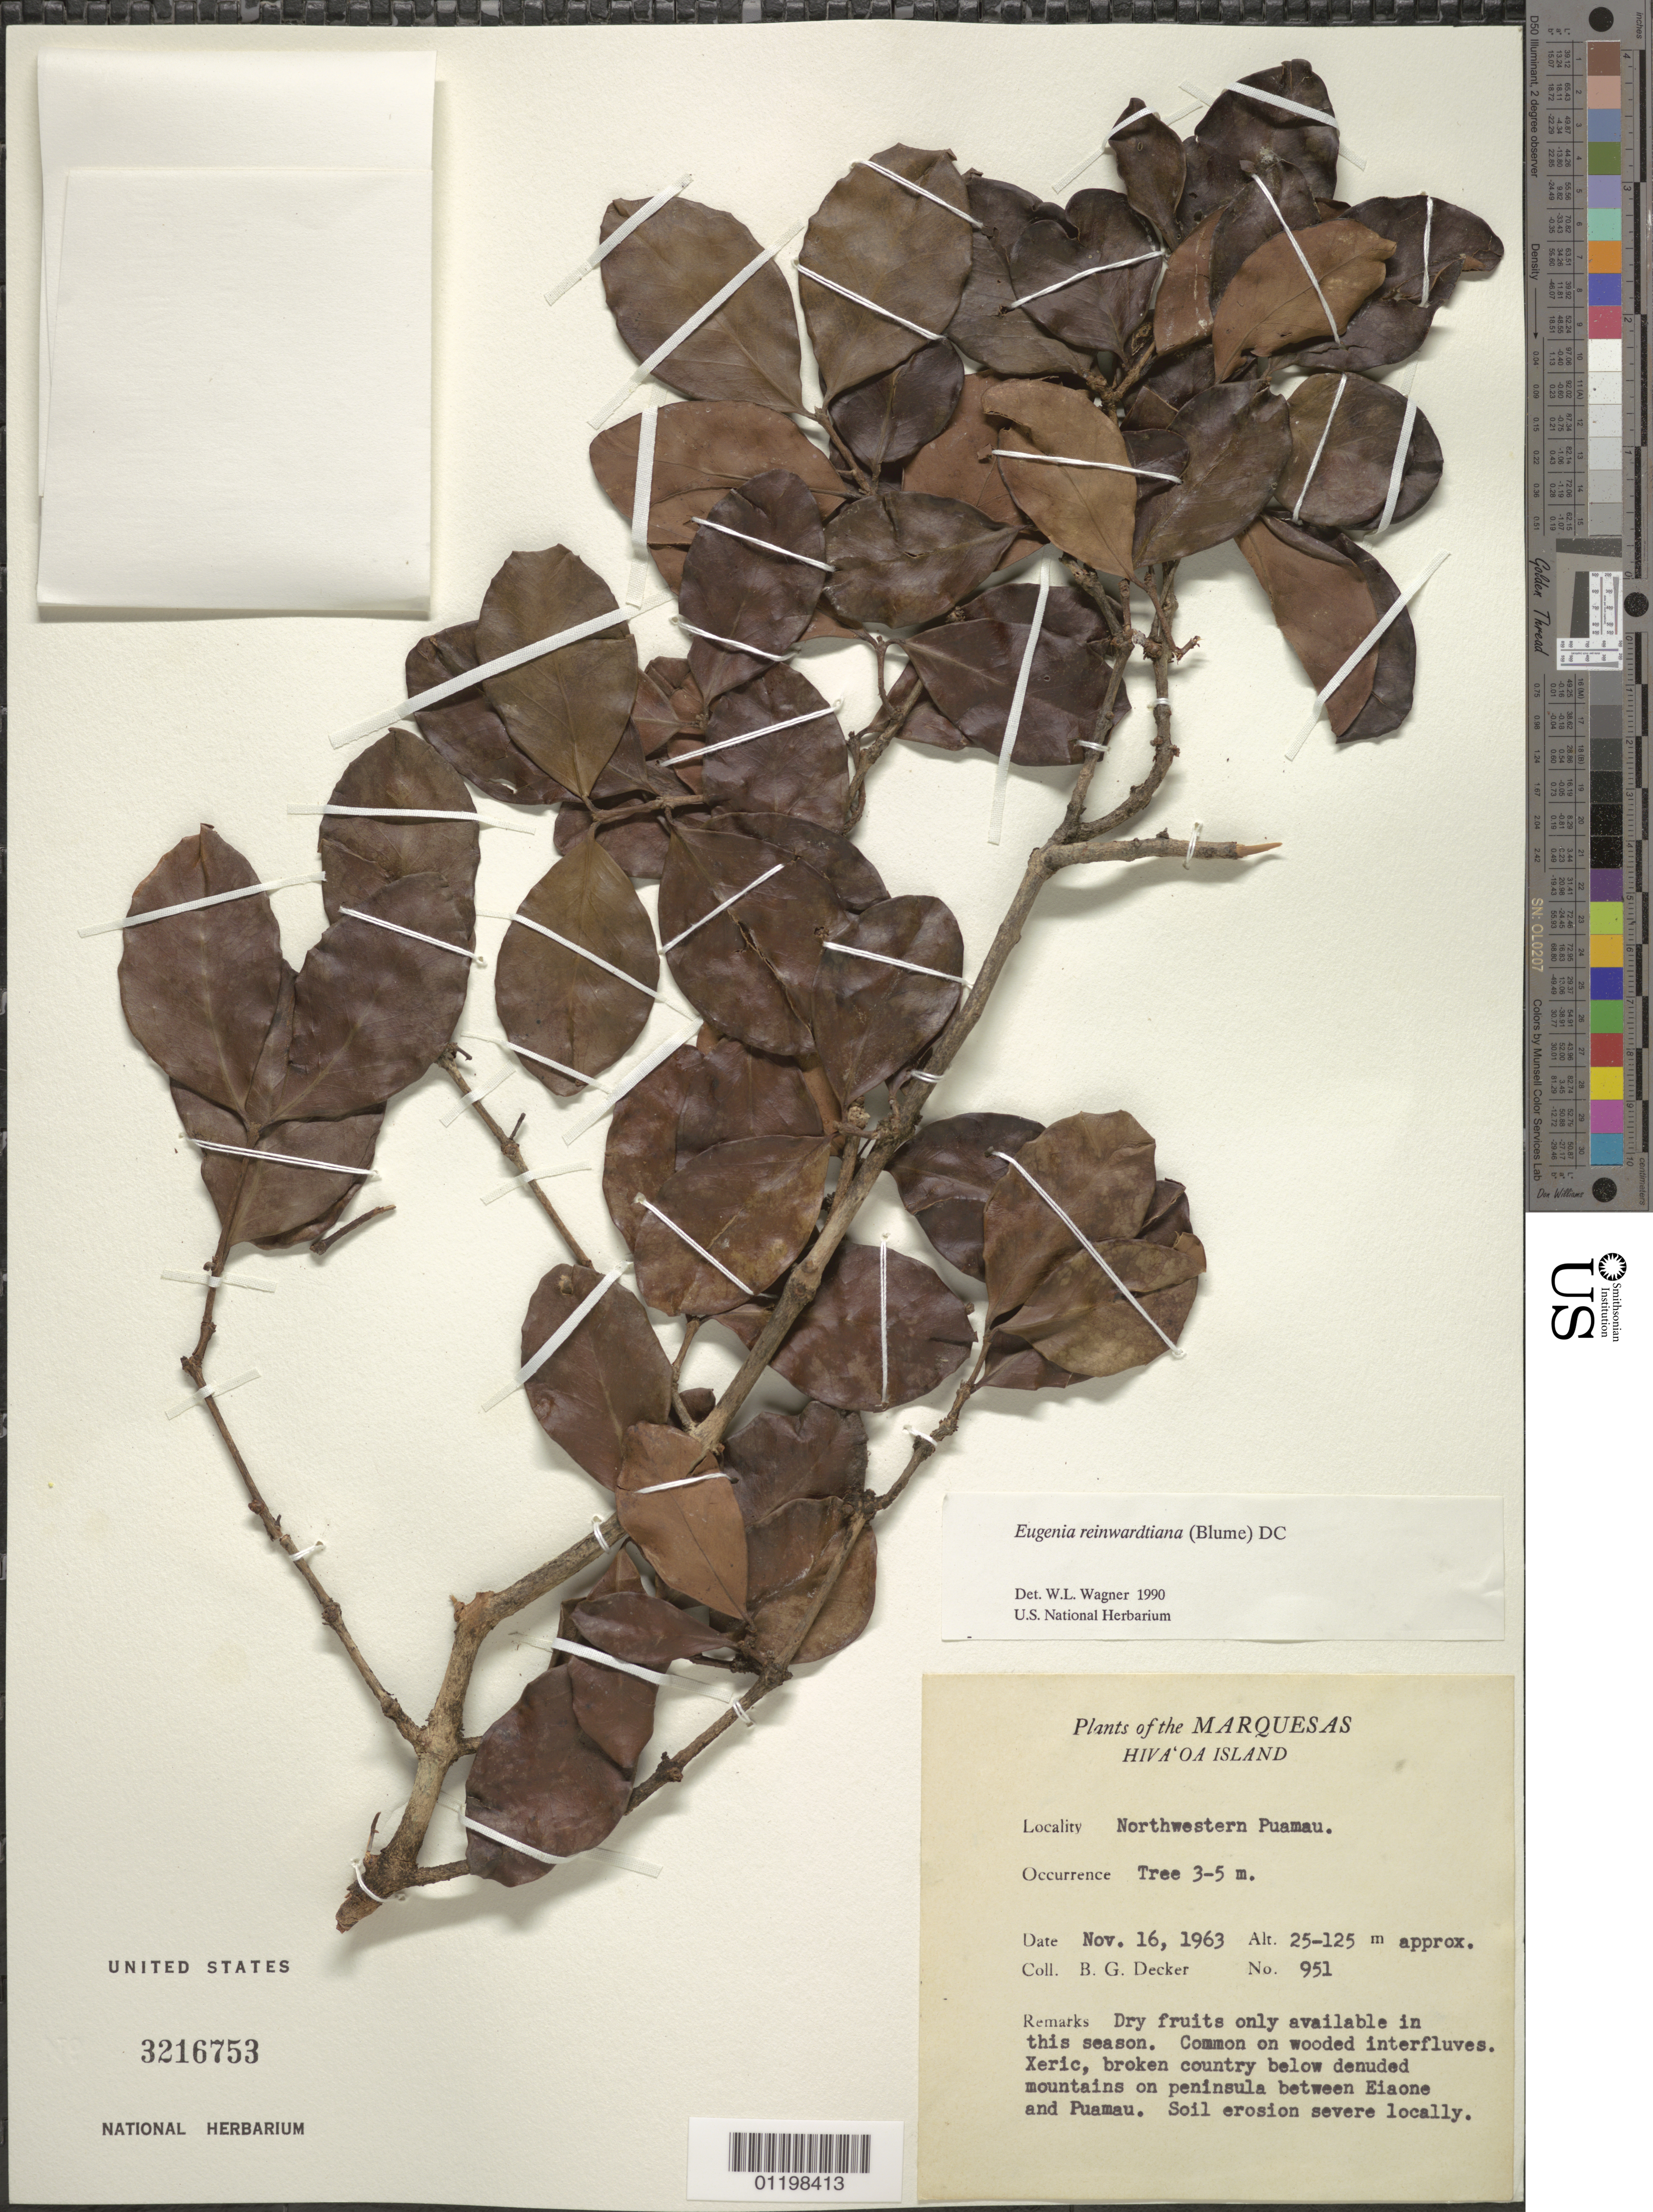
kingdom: Plantae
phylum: Tracheophyta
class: Magnoliopsida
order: Myrtales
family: Myrtaceae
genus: Eugenia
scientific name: Eugenia reinwardtiana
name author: (Blume) DC.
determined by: Wagner, W. L., (BOT), Smithsonian Institution - National Museum of Natural History (UNITED STATES)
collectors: B. G. Decker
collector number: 951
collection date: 1963-11-16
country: French Polynesia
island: Hiva Oa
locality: NW Puamau, on peninsula between Eiaone and Puamau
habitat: Xeric country below denuded mountains. Common on wooded interfluves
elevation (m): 25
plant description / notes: Soil erosion severe locally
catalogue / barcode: US 3216753